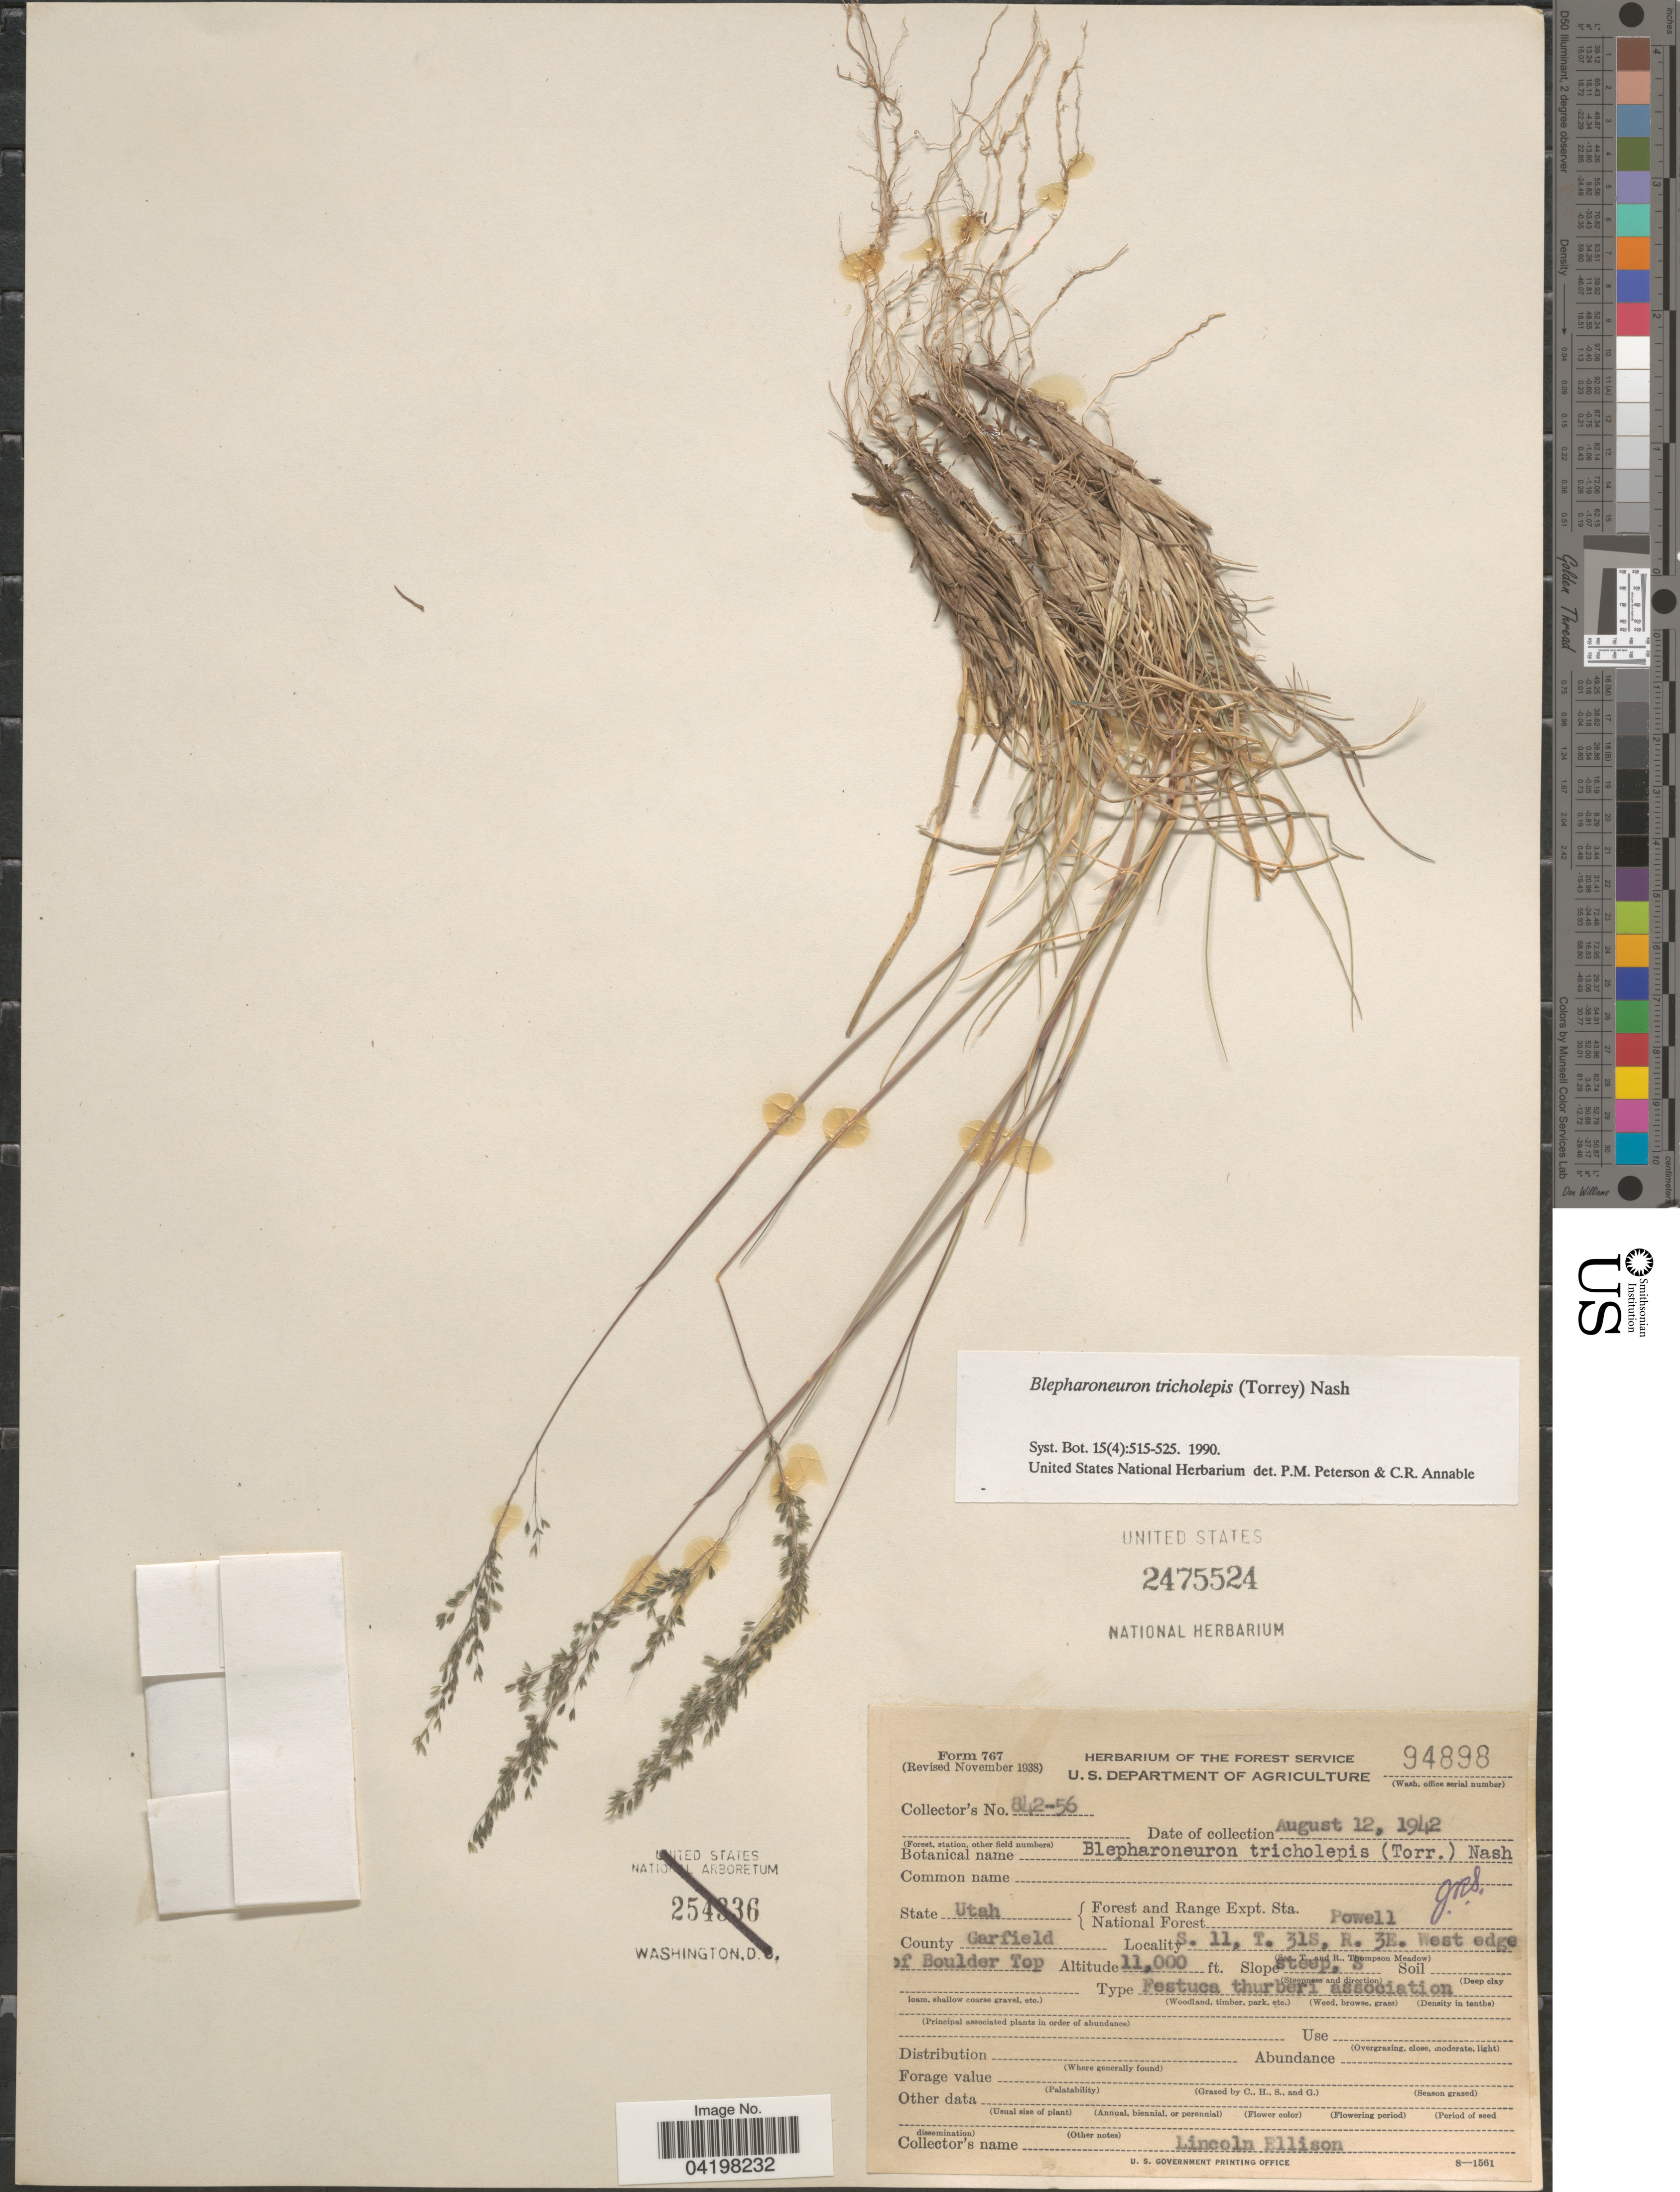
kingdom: Plantae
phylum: Tracheophyta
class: Liliopsida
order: Poales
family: Poaceae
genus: Muhlenbergia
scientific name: Muhlenbergia tricholepis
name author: (Torr.) Columbus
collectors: L. Ellison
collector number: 842-56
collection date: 1942-08-12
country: United States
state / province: Utah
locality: Forest and Range Expt. Sta. National Forest Powell. County Garfield. S. 11, T. 31S, R. 3E. West edge of Boulder Top. Slope steep, S.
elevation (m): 3353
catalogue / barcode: US 2475524